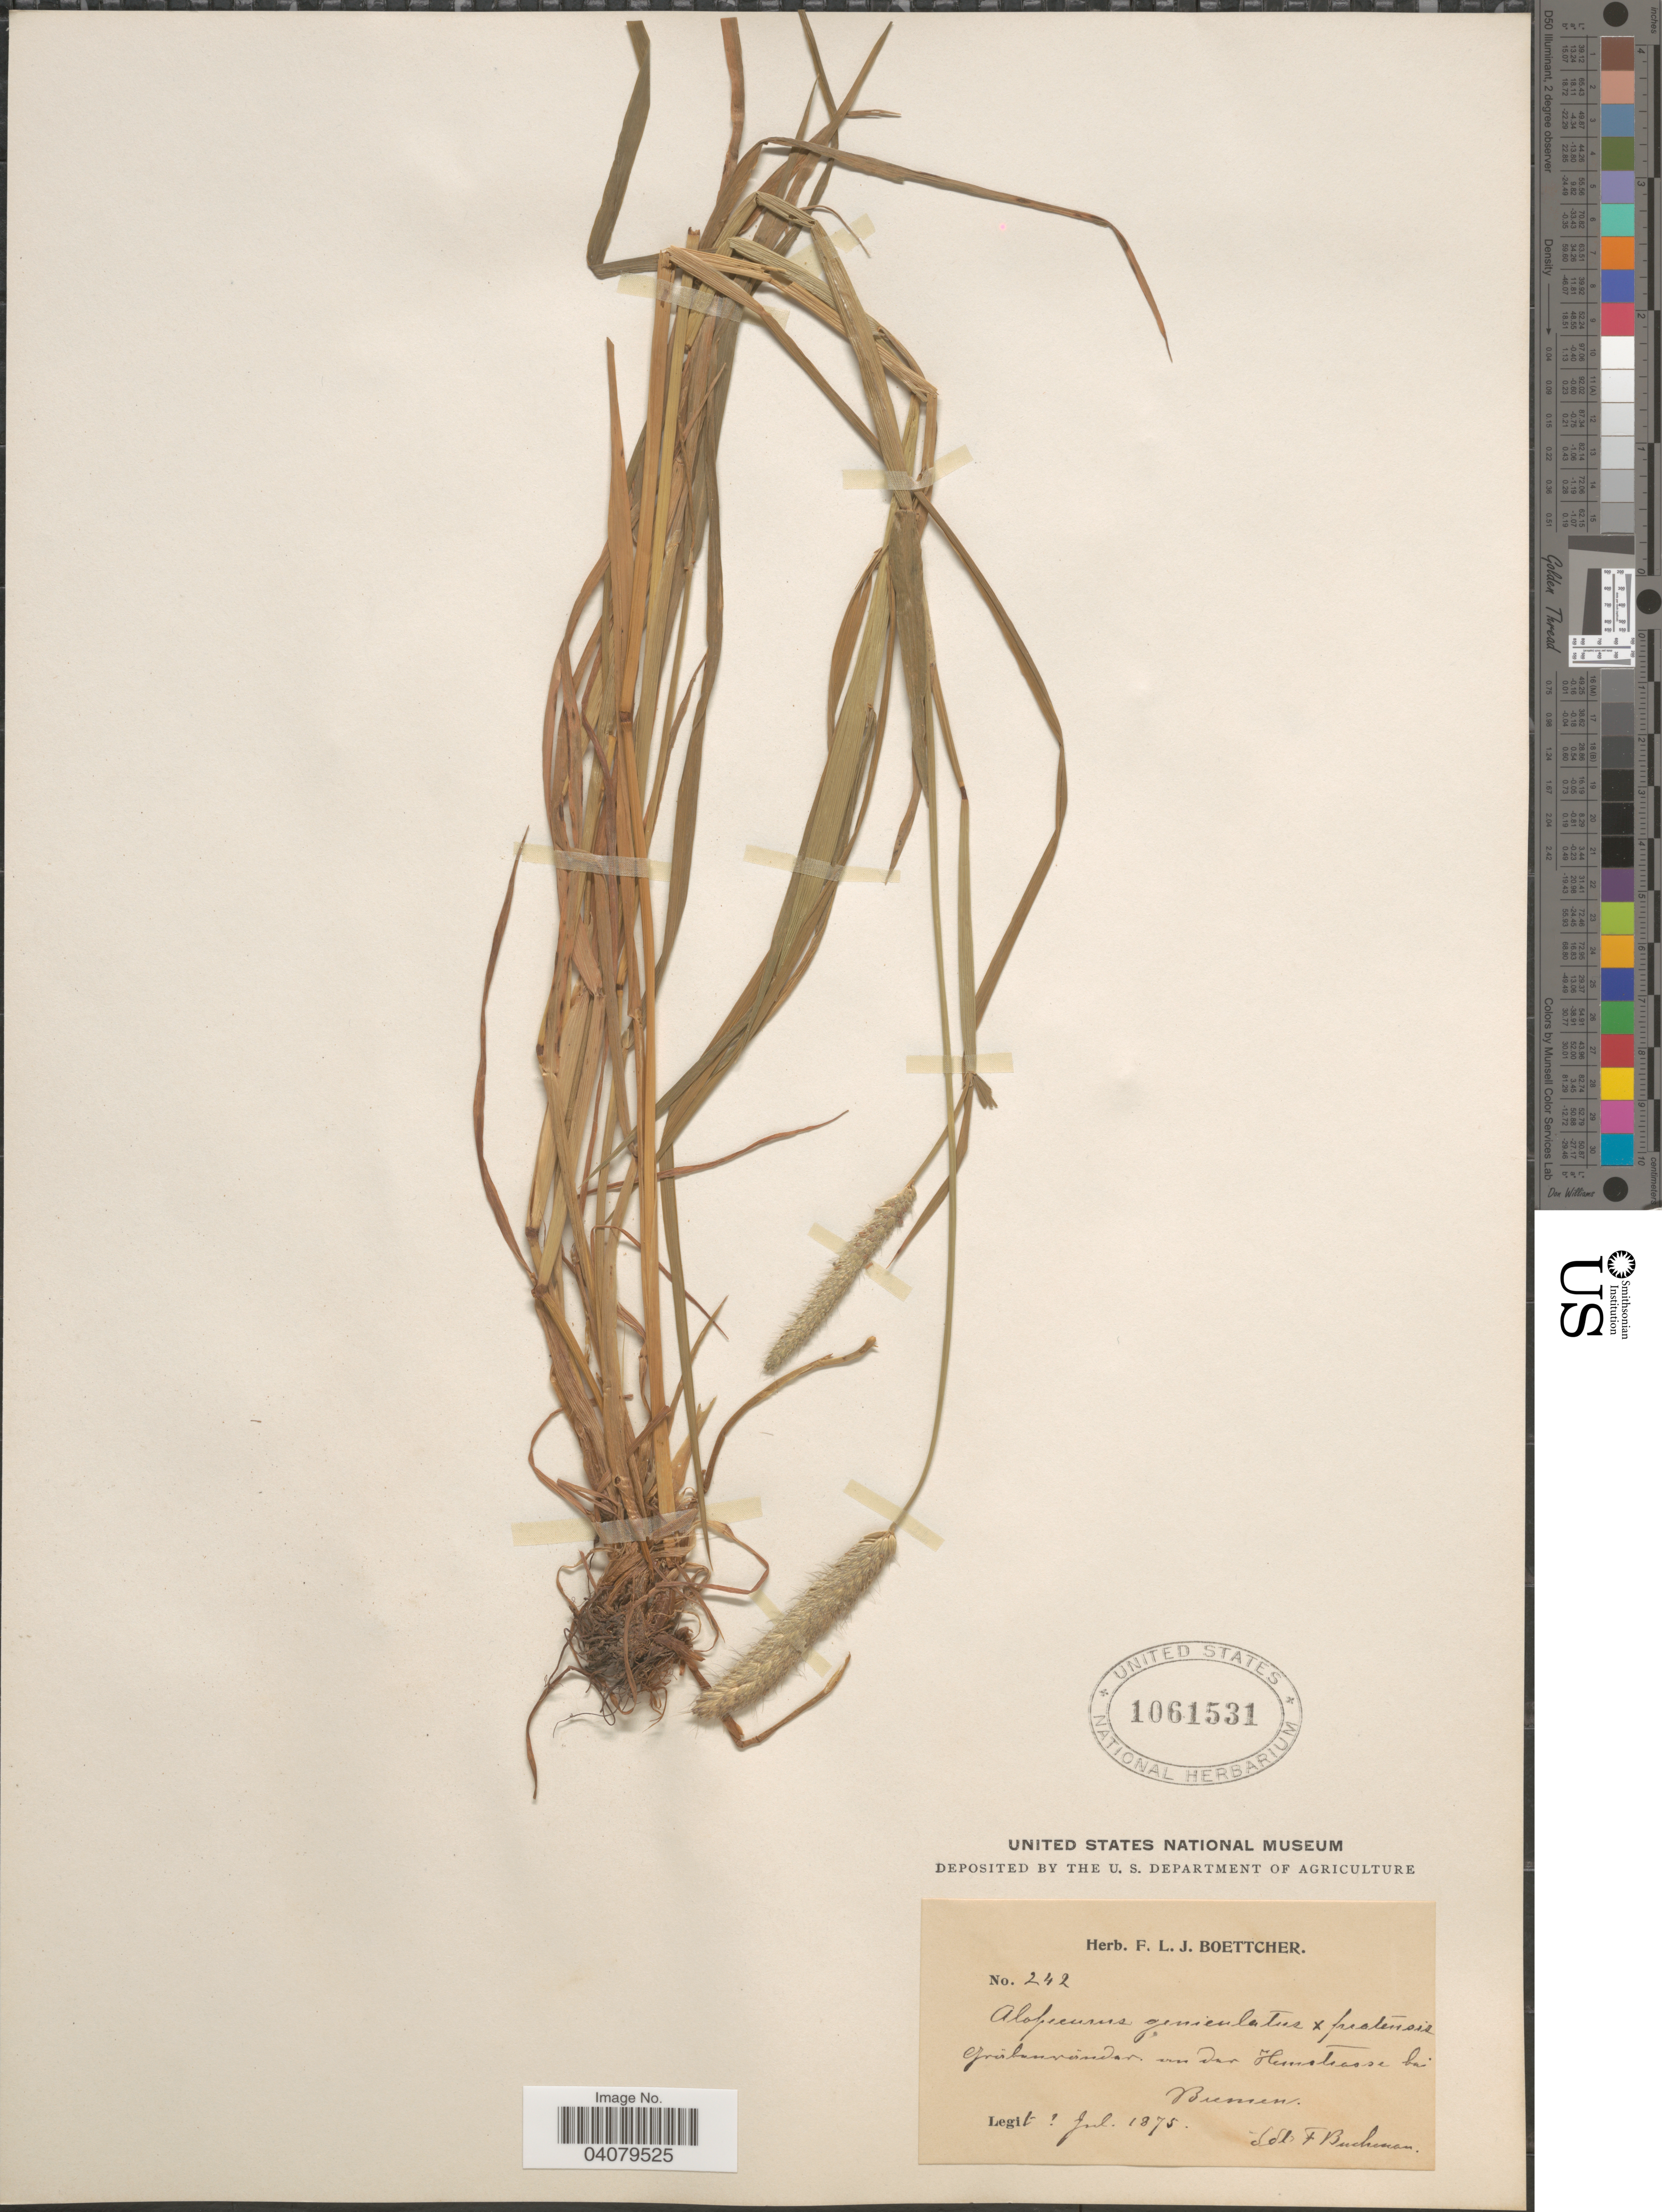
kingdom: Plantae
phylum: Tracheophyta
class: Liliopsida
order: Poales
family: Poaceae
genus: Alopecurus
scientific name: Alopecurus geniculatus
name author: L.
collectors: F. Buchenau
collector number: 242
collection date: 1875-07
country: Germany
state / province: Bremen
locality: Grisbunrenndar von der Hemstrasse.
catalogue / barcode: US 1061531